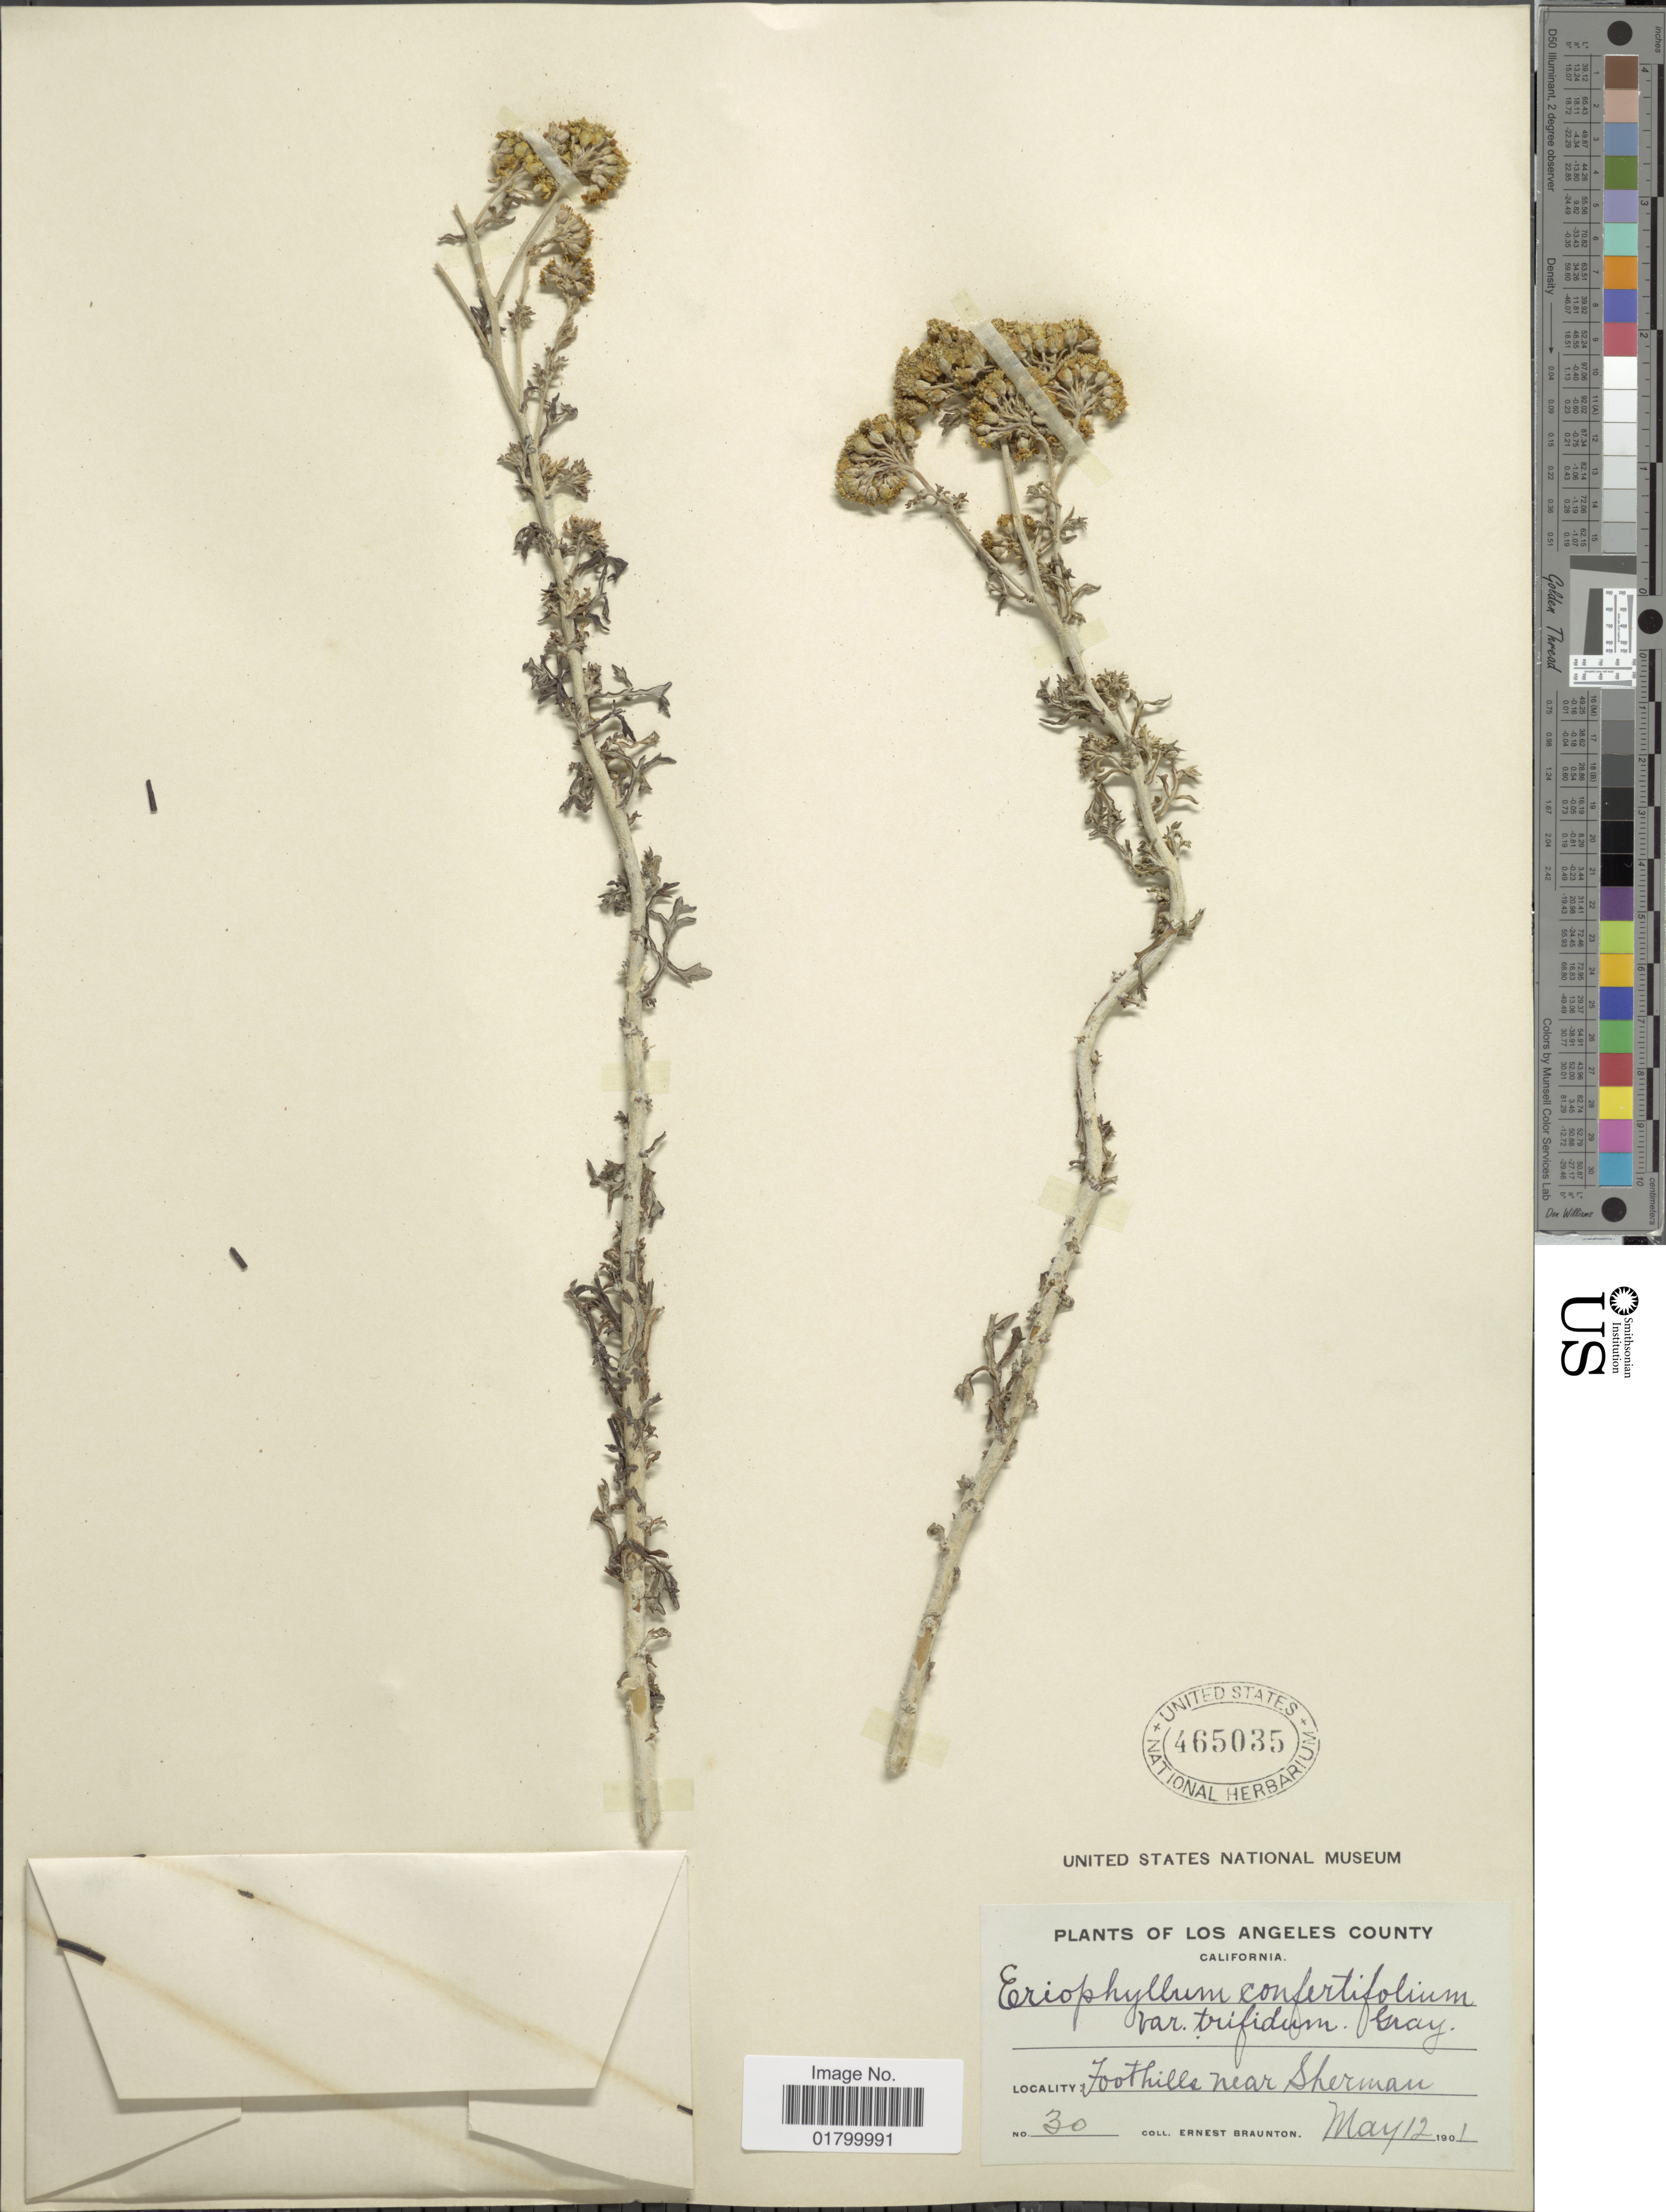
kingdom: Plantae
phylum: Tracheophyta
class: Magnoliopsida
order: Asterales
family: Asteraceae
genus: Eriophyllum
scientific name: Eriophyllum confertiflorum var. trifidum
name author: (Nutt.) A. Gray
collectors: E. Braunton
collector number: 30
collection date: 1901-05-12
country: United States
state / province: California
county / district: Los Angeles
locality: Los Angeles County, California, Foothills near Sherman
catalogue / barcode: US 465035